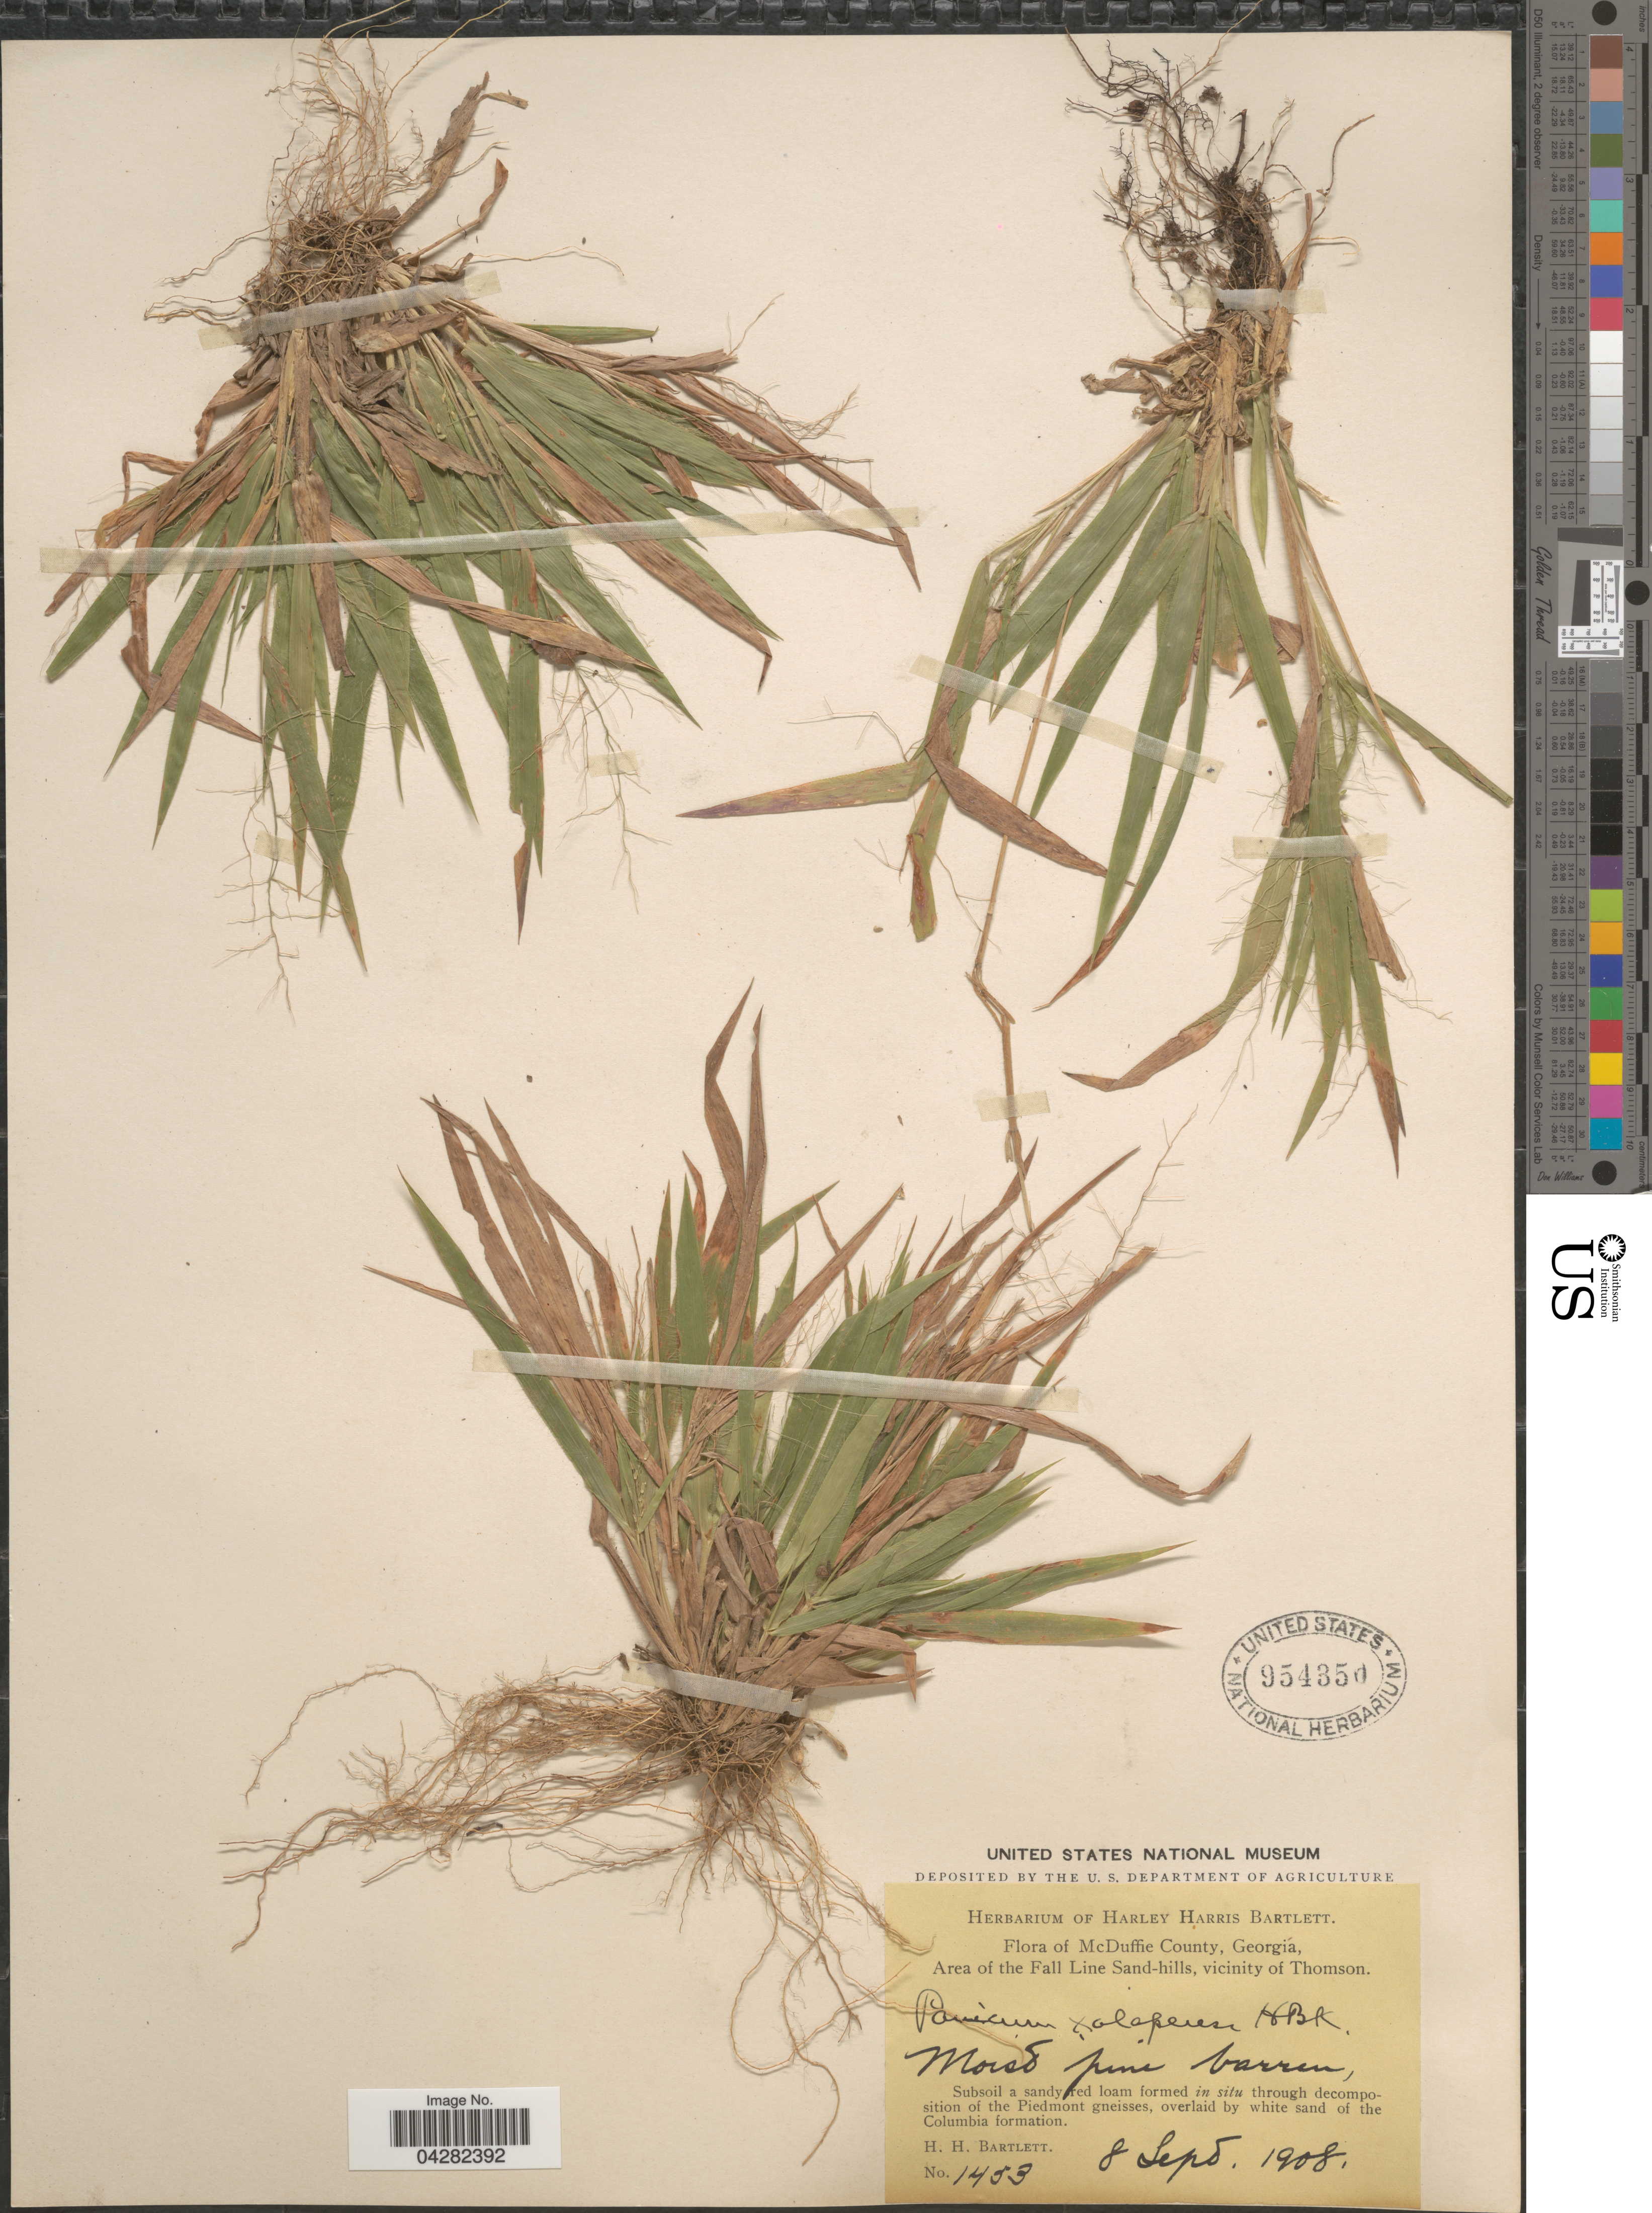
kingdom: Plantae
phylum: Tracheophyta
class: Liliopsida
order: Poales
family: Poaceae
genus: Dichanthelium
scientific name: Dichanthelium laxiflorum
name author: (Lam.) Gould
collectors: H. H. Bartlett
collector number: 1453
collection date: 1908-09-08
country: United States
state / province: Georgia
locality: McDuffie County, Area of the Fall Line Sand-hills, vicinity of Thomson.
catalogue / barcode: US 954350